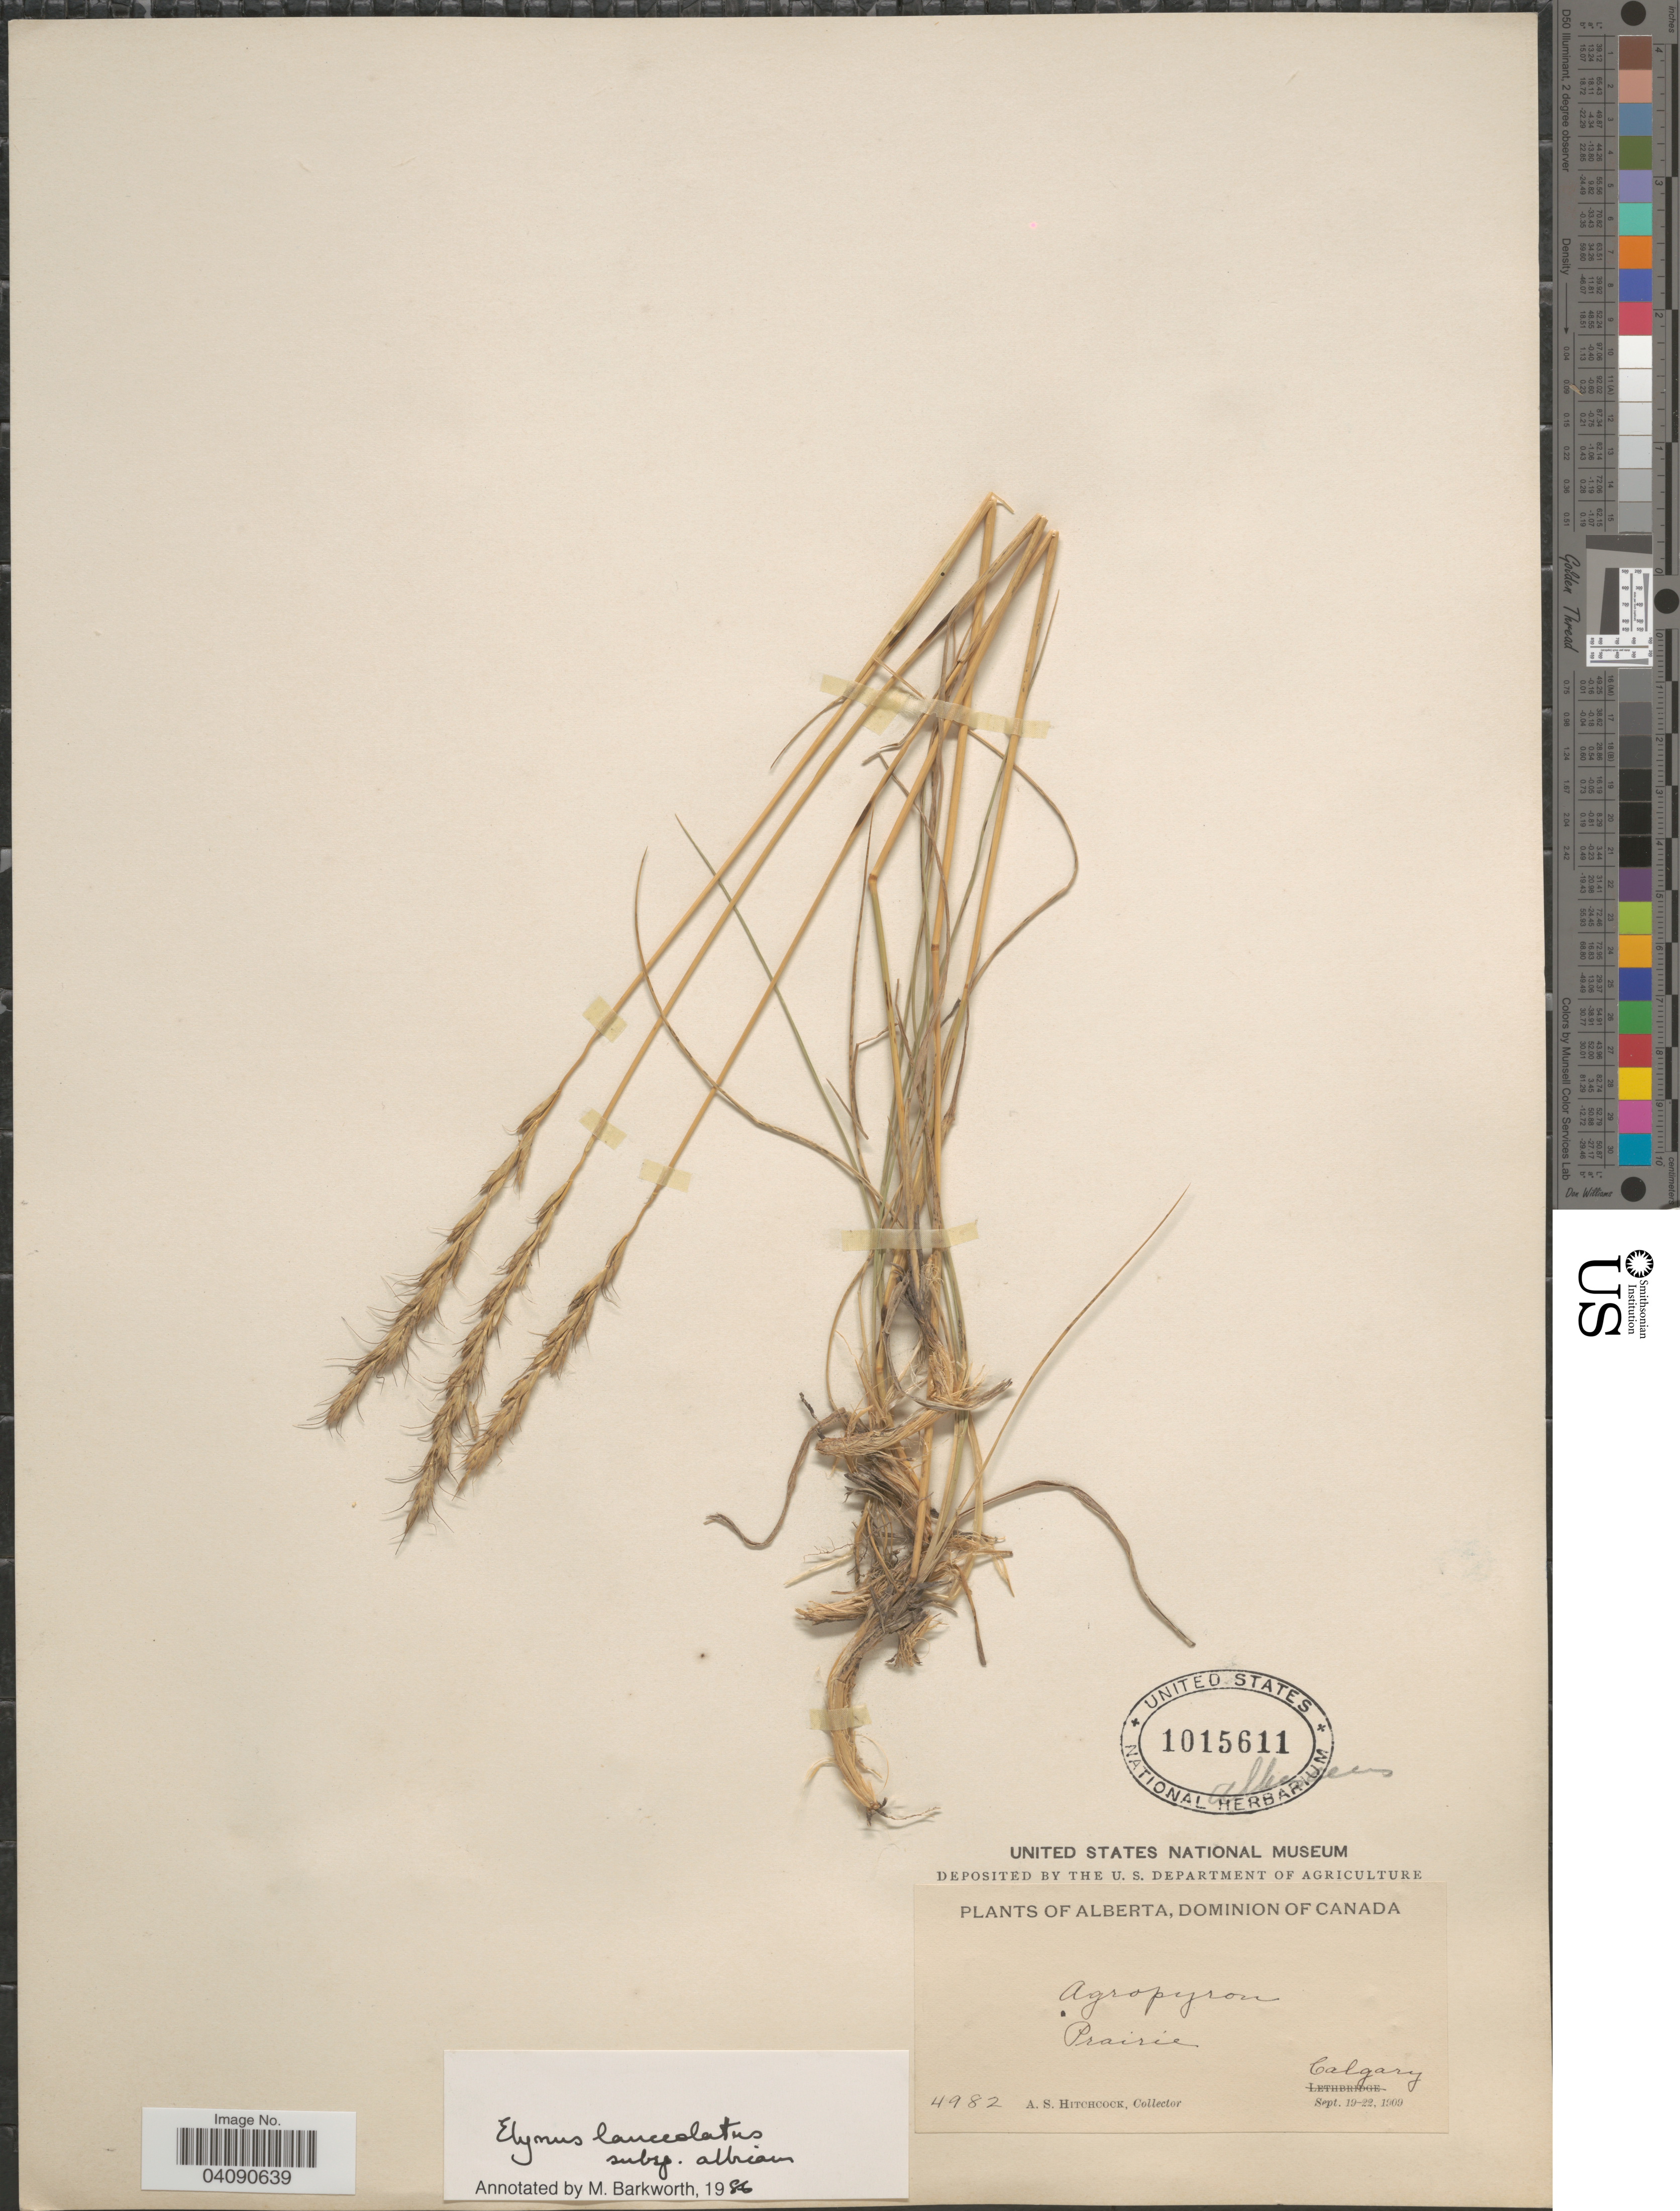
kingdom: Plantae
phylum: Tracheophyta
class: Liliopsida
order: Poales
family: Poaceae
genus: Elymus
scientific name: Elymus albicans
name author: (Scribn. & J.G. Sm.) Á. Löve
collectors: A. S. Hitchcock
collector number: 4982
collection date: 1909-09-19/1909-09-22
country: Canada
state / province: Alberta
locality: Dominion of Canada. Prairie. Calgary.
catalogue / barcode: US 1015611